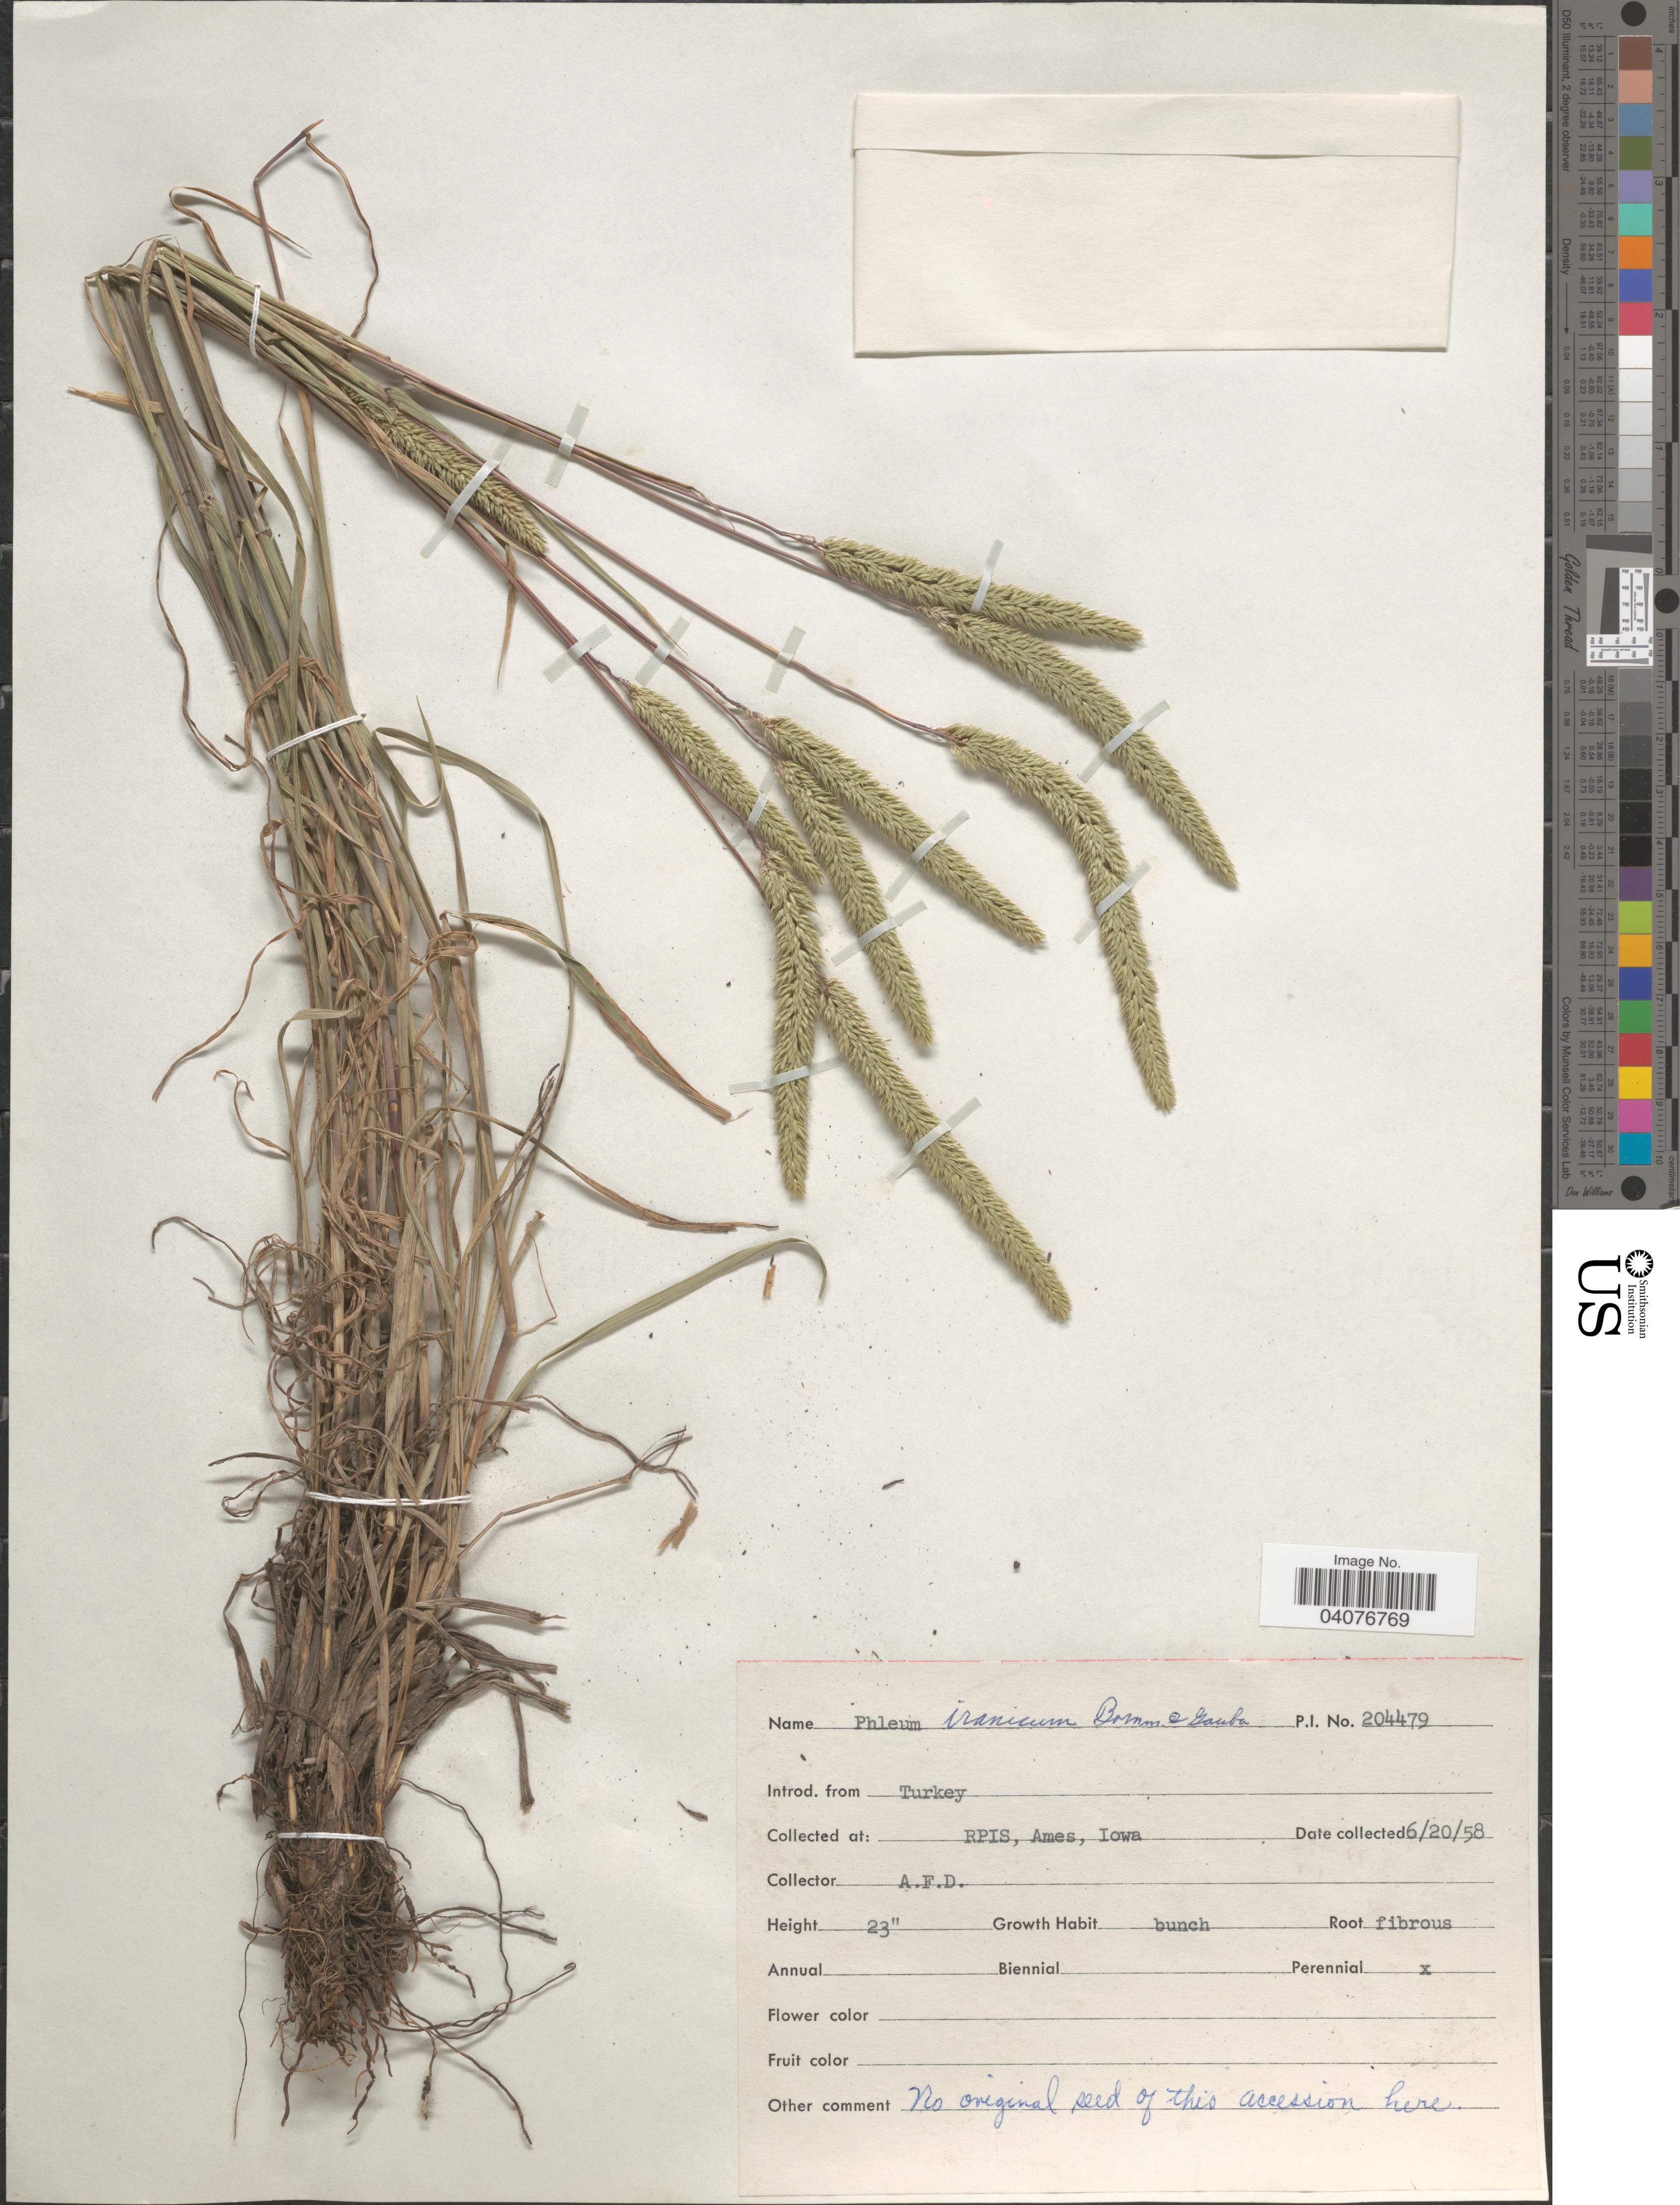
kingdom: Plantae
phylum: Tracheophyta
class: Liliopsida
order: Poales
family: Poaceae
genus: Phleum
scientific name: Phleum iranicum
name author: Bornm. & Gauba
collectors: A. D.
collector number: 204479?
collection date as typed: Transcribed d/m/y: 20/6/58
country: United States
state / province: Iowa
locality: RPIS, Ames.